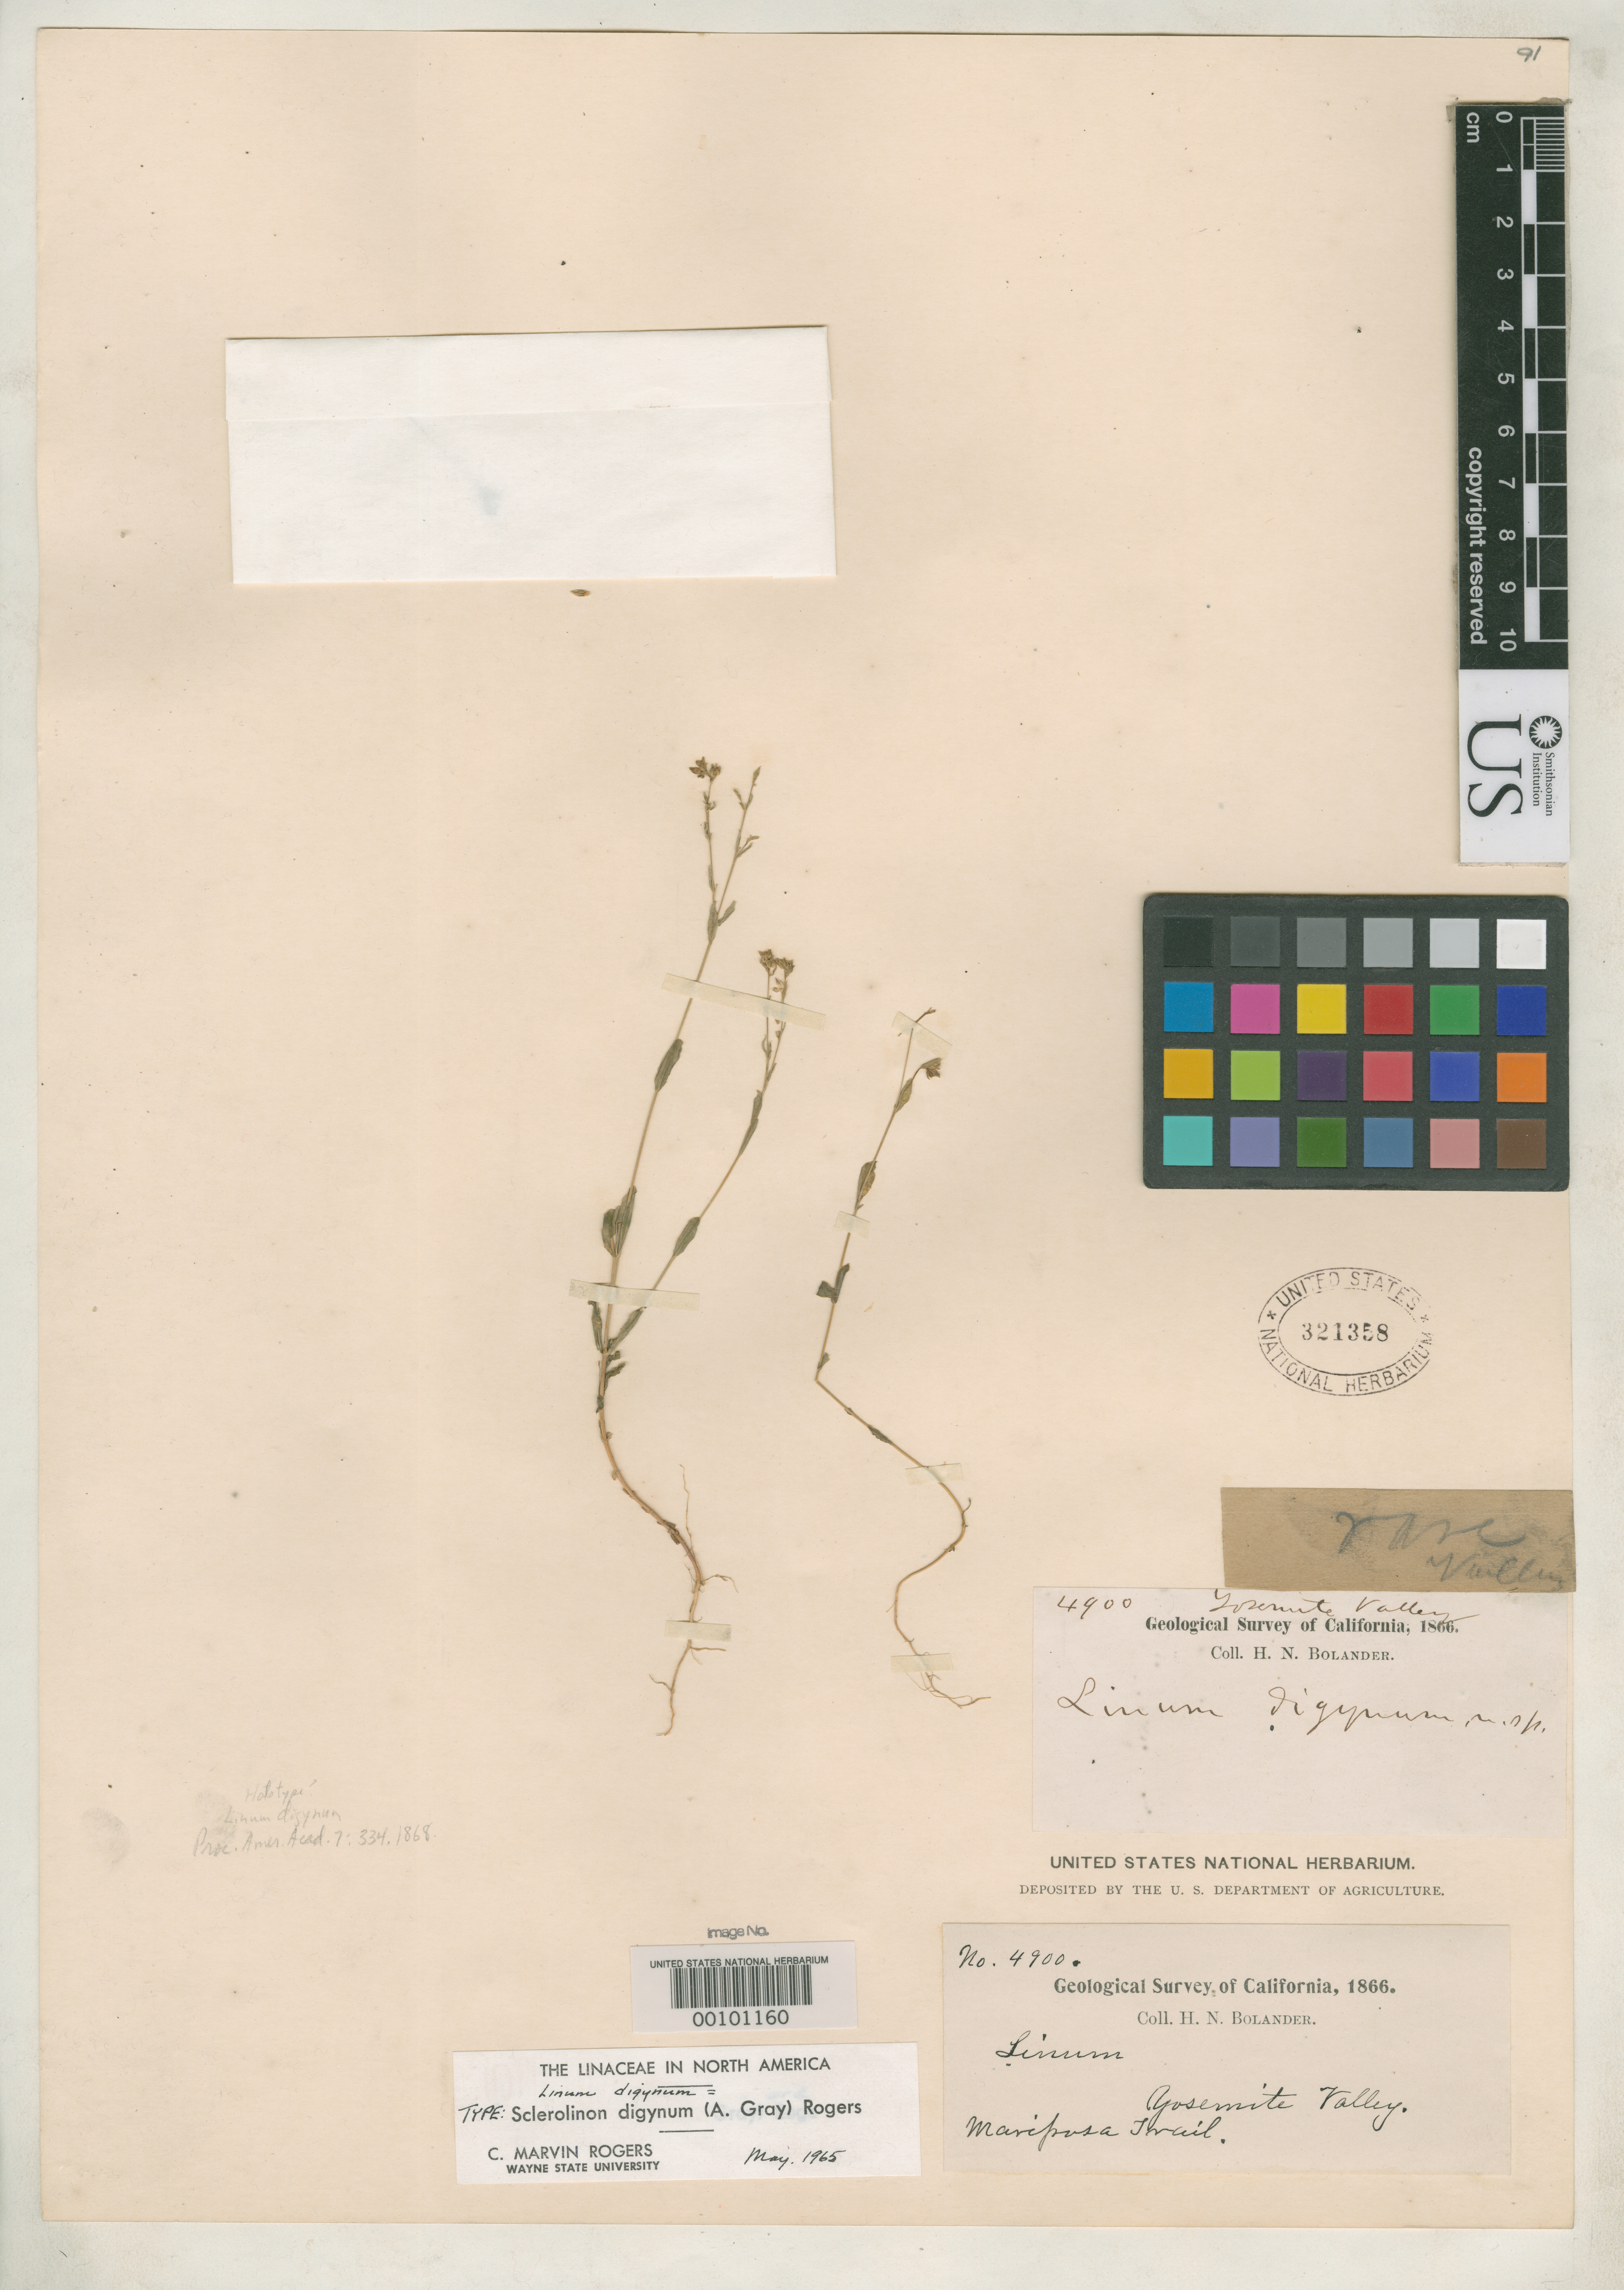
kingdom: Plantae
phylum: Tracheophyta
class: Magnoliopsida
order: Malpighiales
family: Linaceae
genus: Linum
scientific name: Linum digynum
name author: A. Gray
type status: Holotype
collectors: H. Bolander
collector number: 4900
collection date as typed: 1866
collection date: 1866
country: United States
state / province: California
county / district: Mariposa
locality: Yosemite Valley, Mariposa Trail.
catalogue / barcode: US 321358